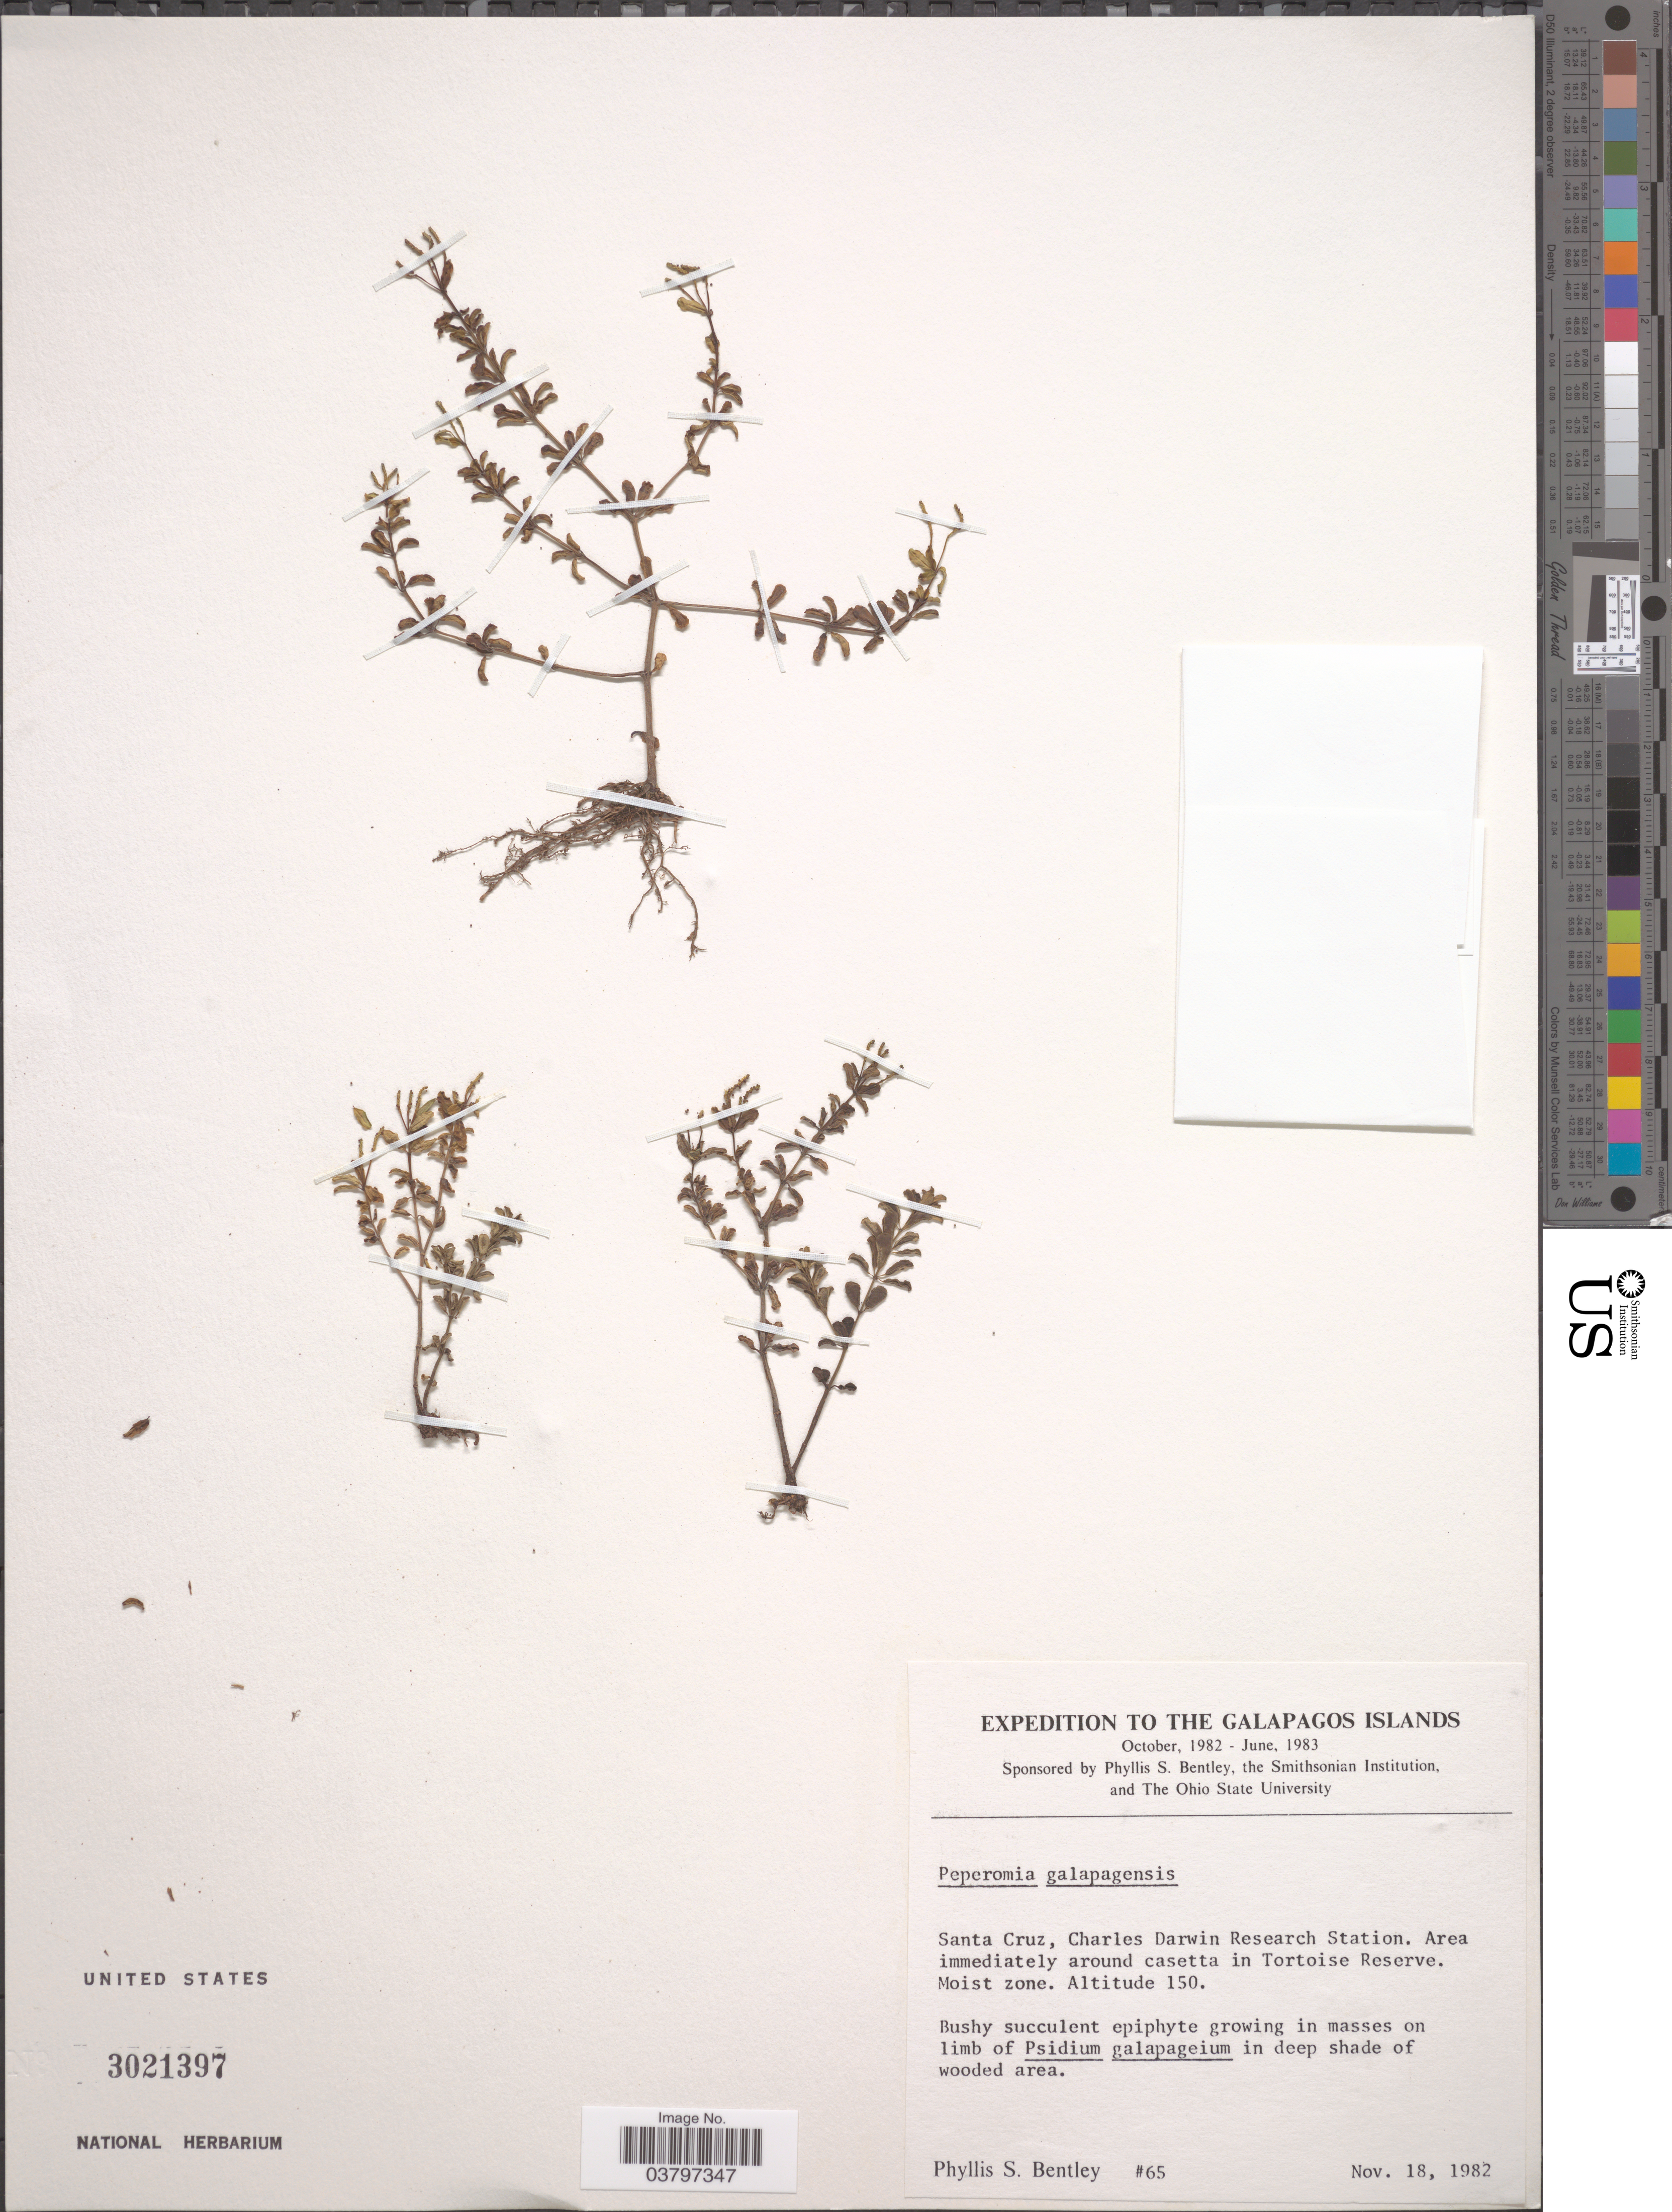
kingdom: Plantae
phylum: Tracheophyta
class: Magnoliopsida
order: Piperales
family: Piperaceae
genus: Peperomia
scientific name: Peperomia galapagensis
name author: Hook. f. ex Miq.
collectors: P. S. Bentley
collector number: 65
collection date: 1982-11-18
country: Ecuador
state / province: Colón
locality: The Galapagos Islands. Santa Cruz, Charles Darwin Research Station. Area immediately around casetta in Tortoise Reserve.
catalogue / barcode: US 3021397